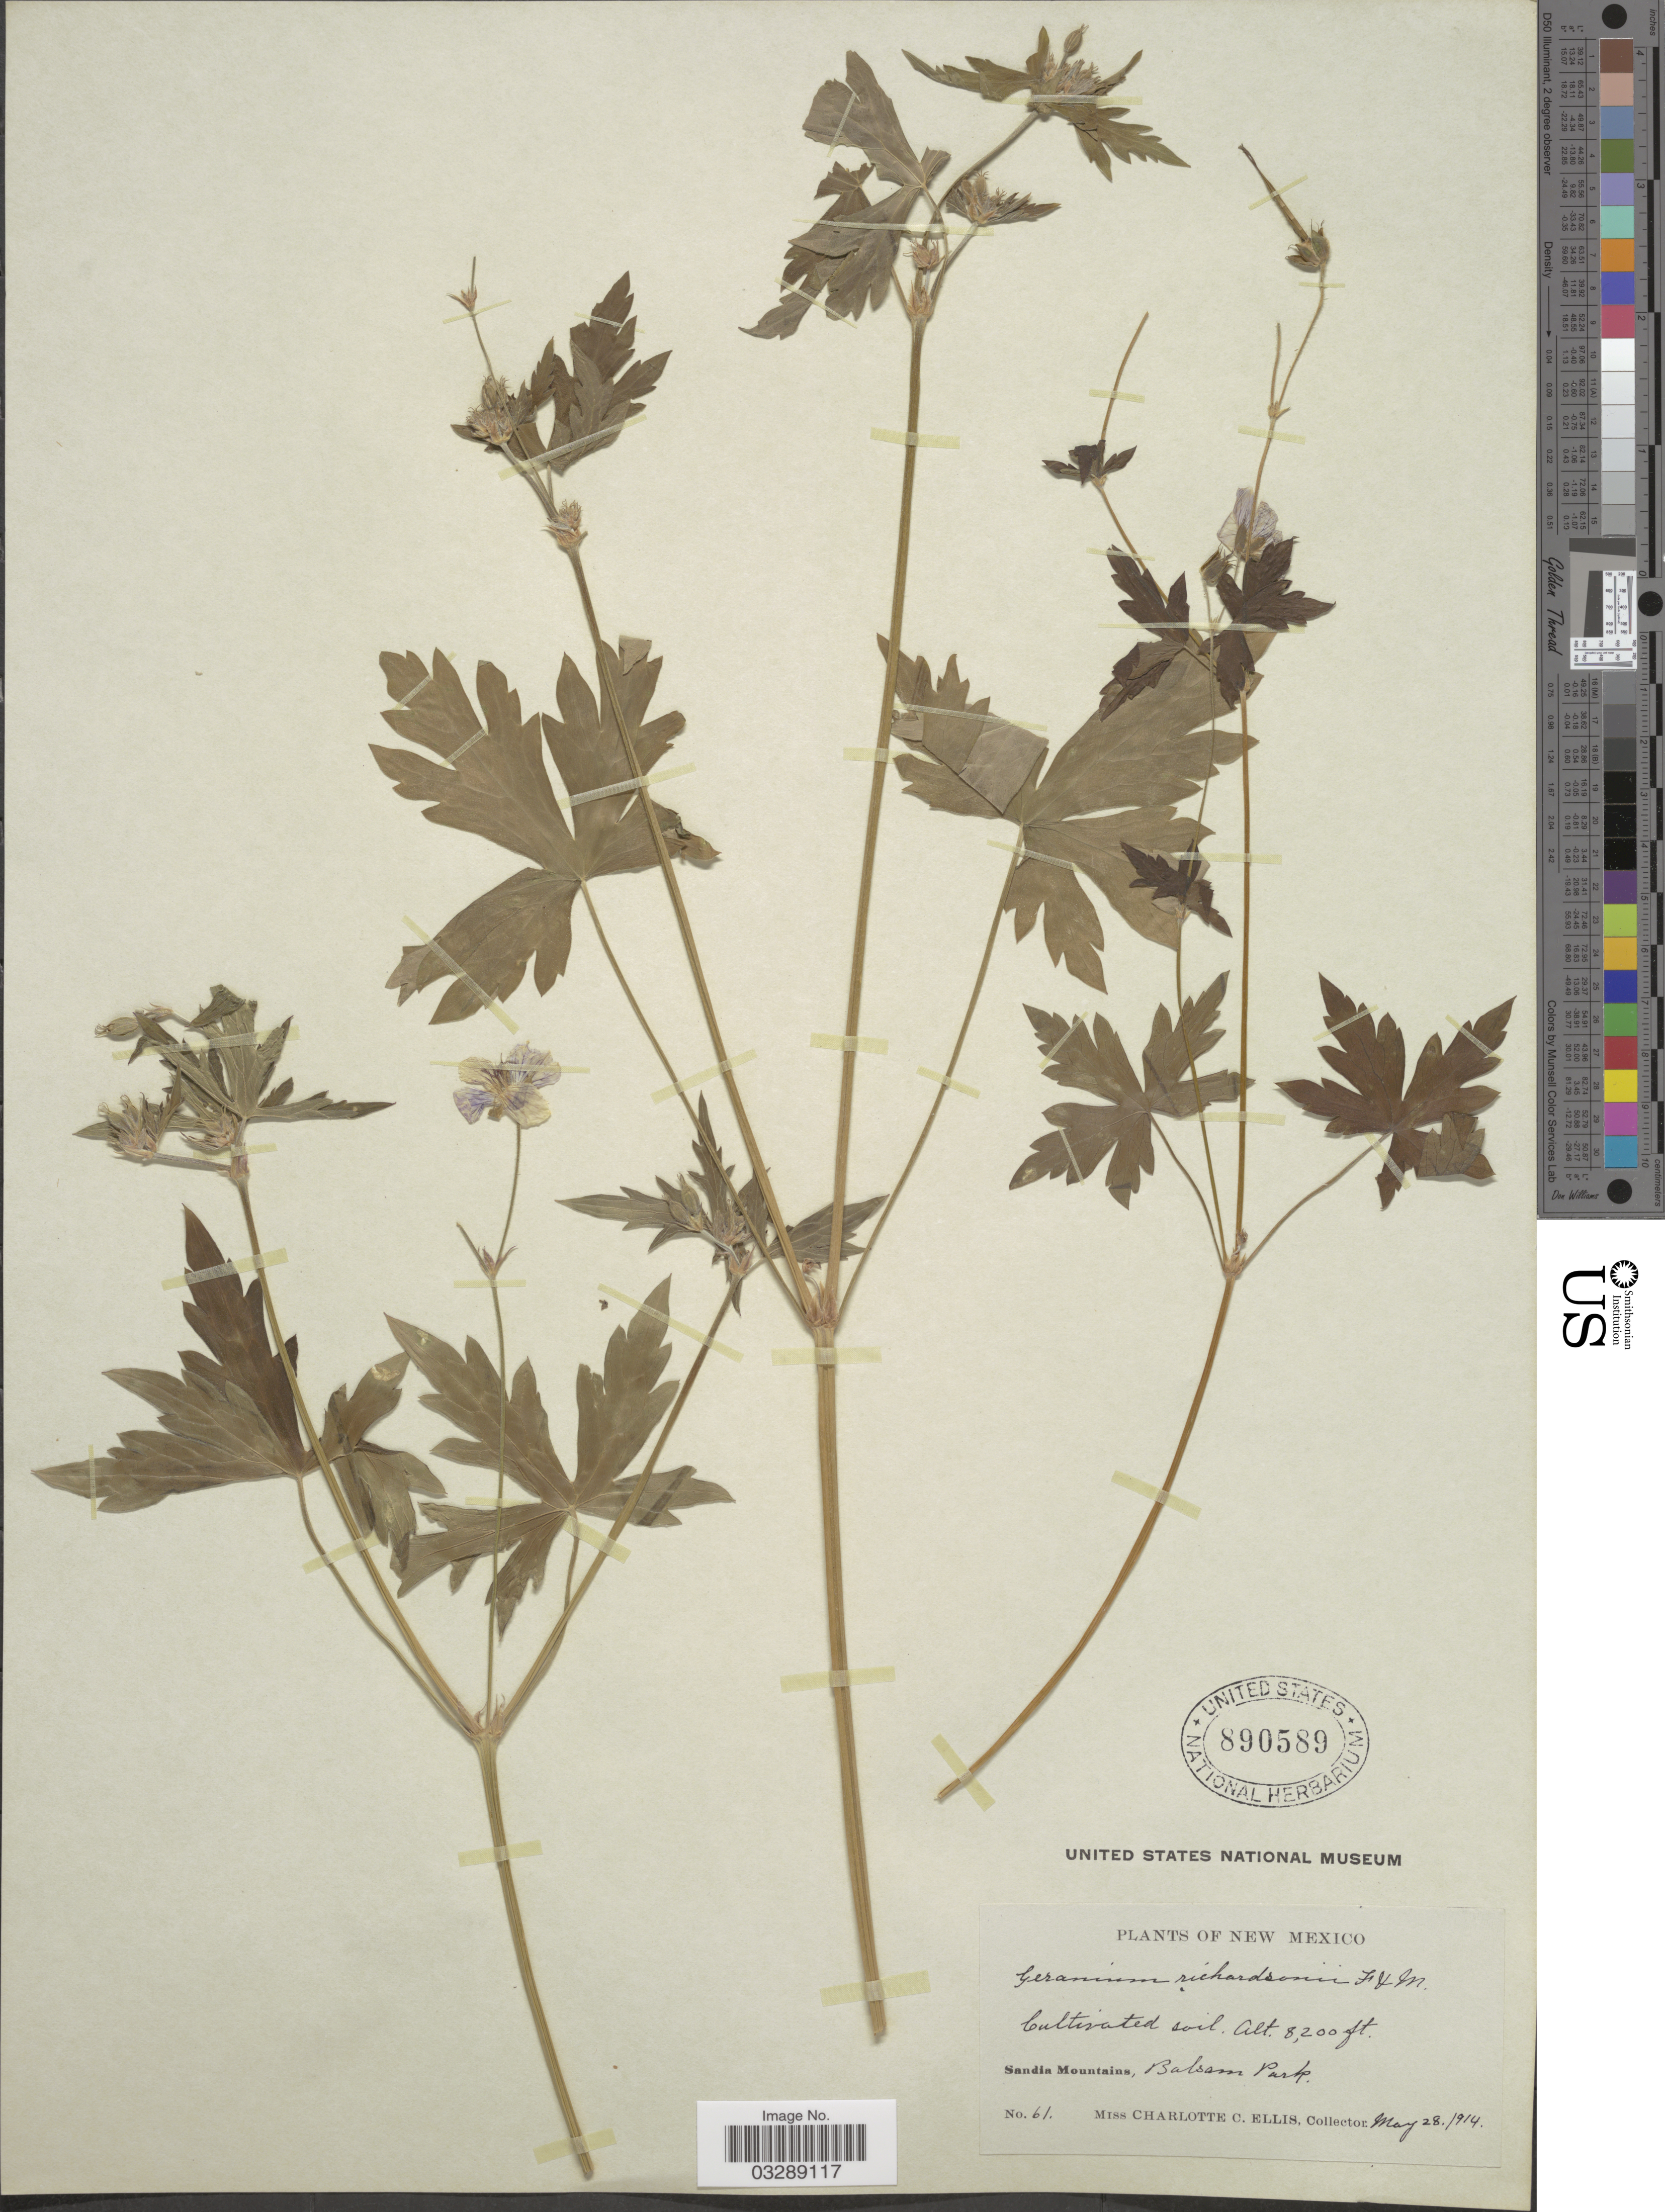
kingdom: Plantae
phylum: Tracheophyta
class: Magnoliopsida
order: Geraniales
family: Geraniaceae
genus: Geranium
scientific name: Geranium richardsonii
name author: Fisch. & Trautv.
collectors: C. C. Ellis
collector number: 61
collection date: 1914-05-28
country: United States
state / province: New Mexico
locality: Sandia Mountains, Balsam Park.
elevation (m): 2499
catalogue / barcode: US 890589